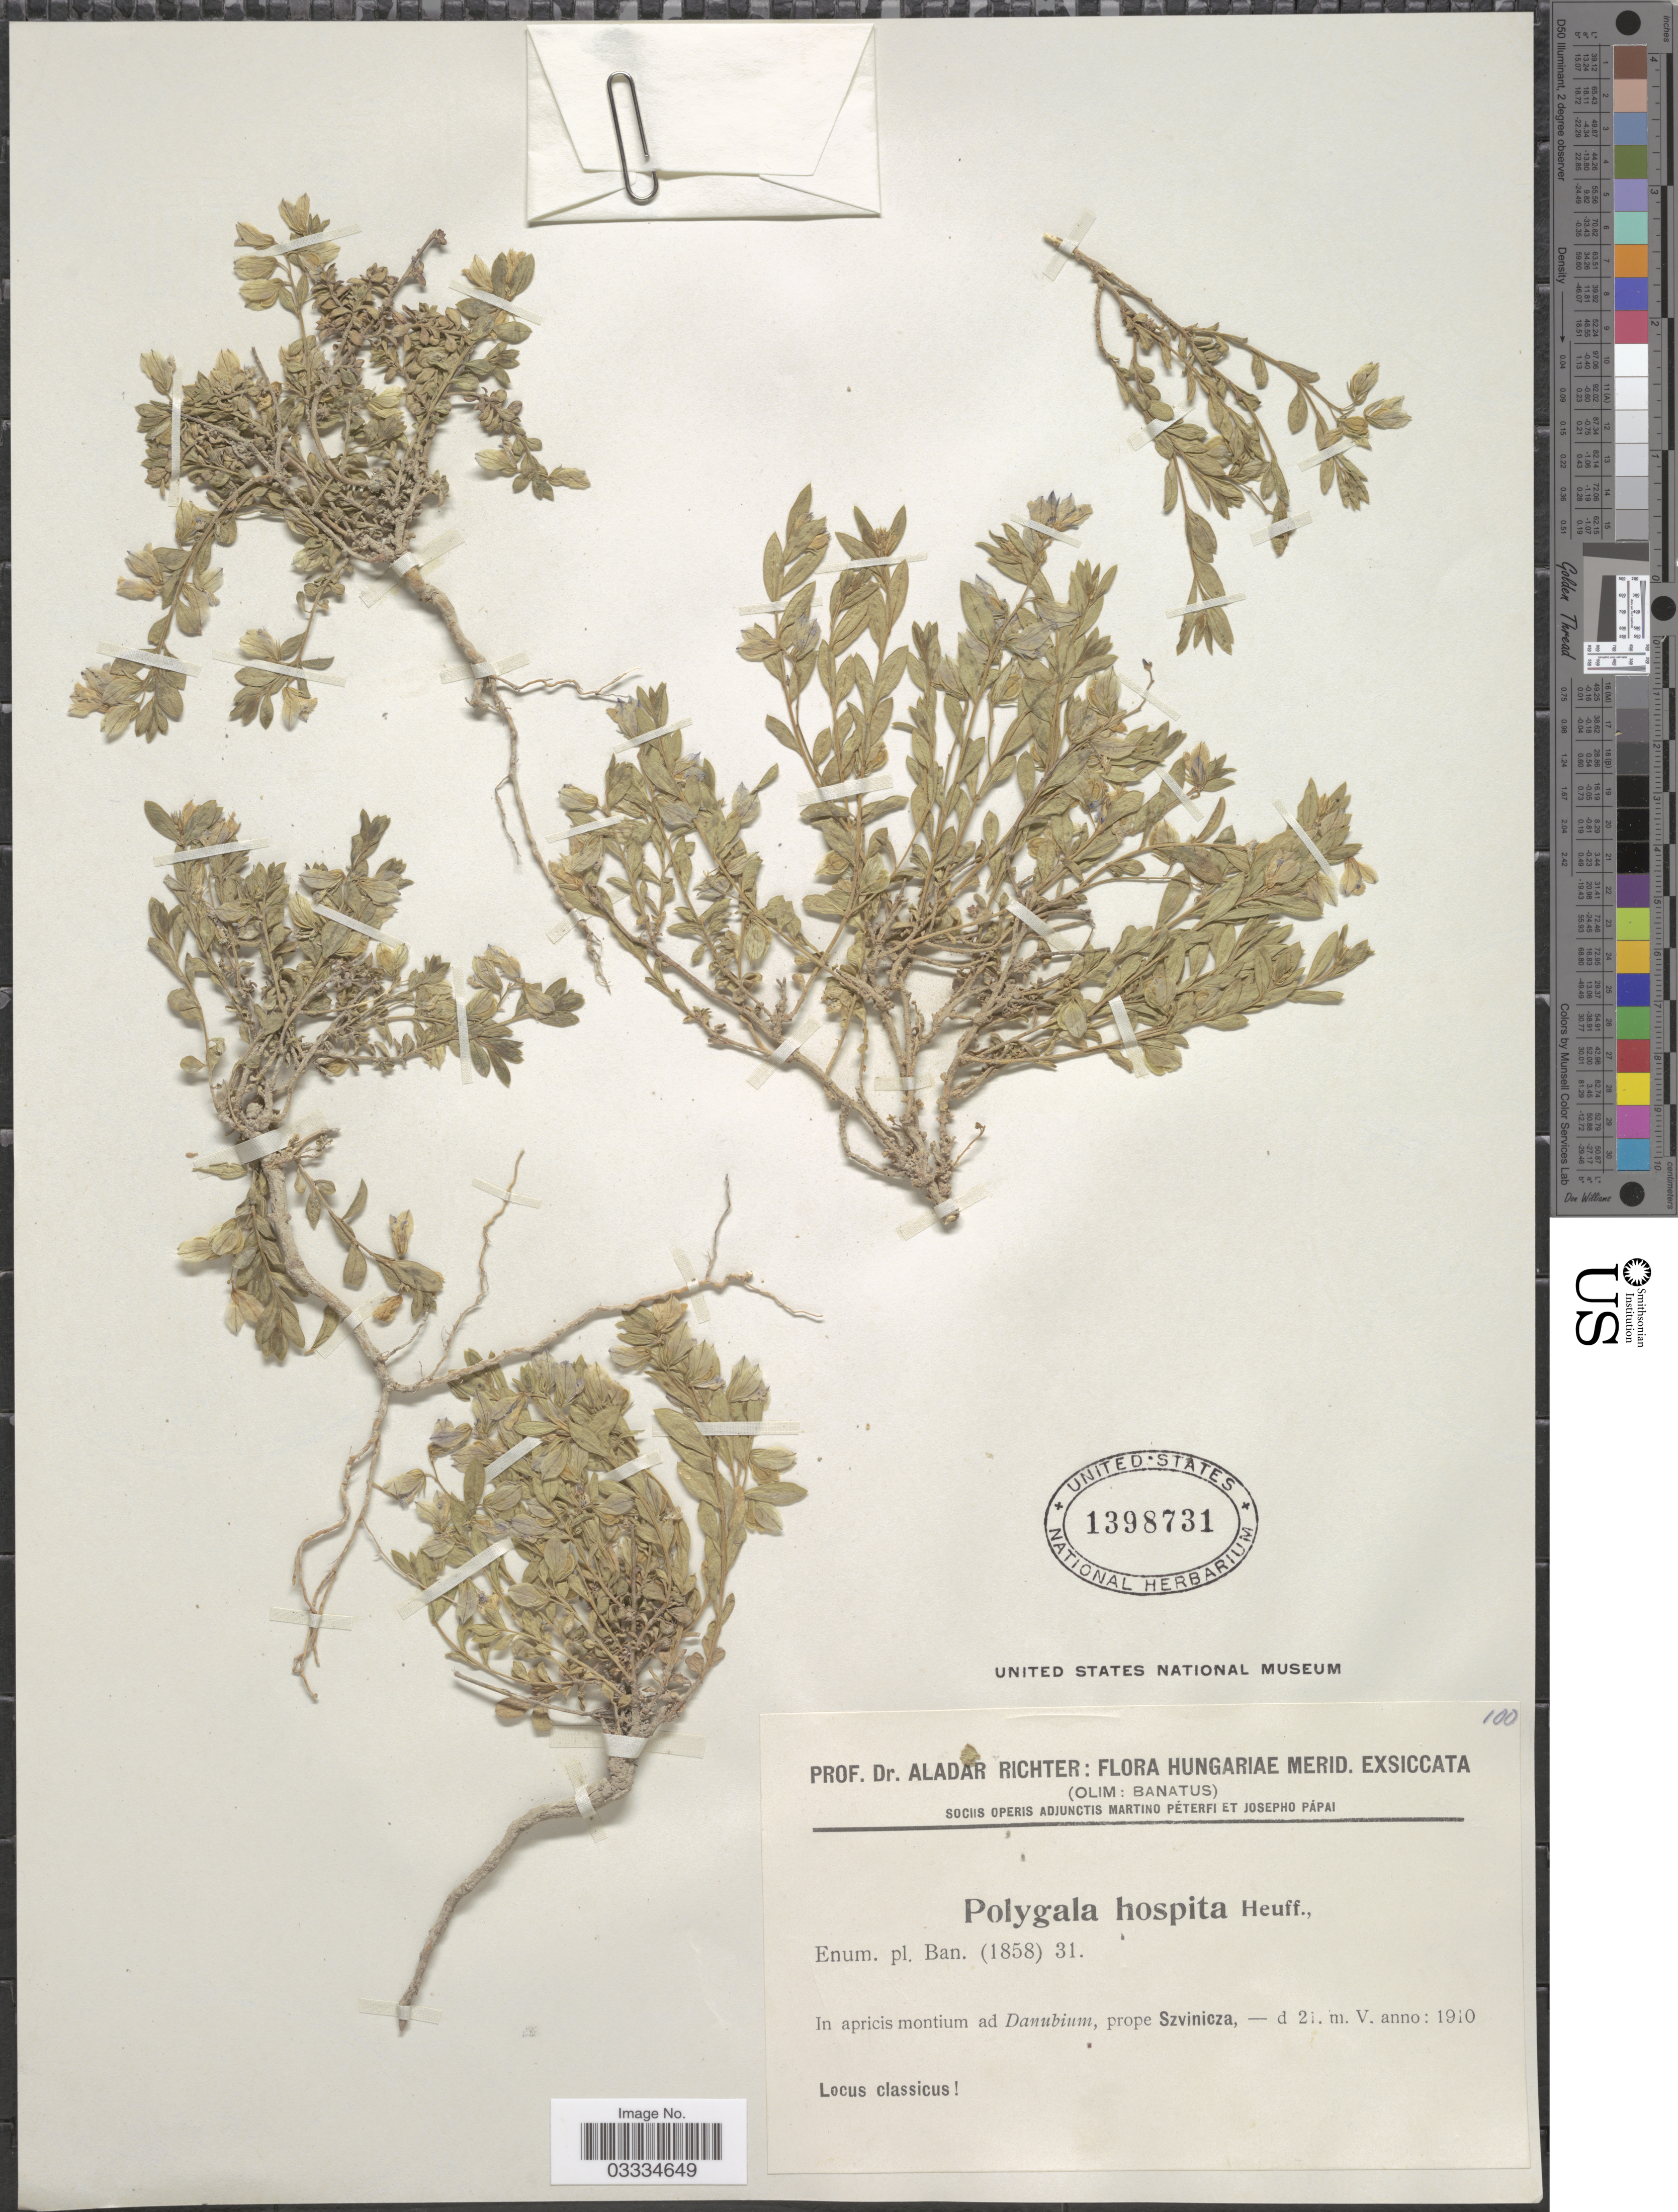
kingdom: Plantae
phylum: Tracheophyta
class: Magnoliopsida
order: Fabales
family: Polygalaceae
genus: Polygala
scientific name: Polygala hospita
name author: Heuff.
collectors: A. Richter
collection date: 1910-05-21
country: Hungary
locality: Hungariae Merid. (Olim: Banatus) In apricis montium ad Danubium, prope Szvinicza.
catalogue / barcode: US 1398731